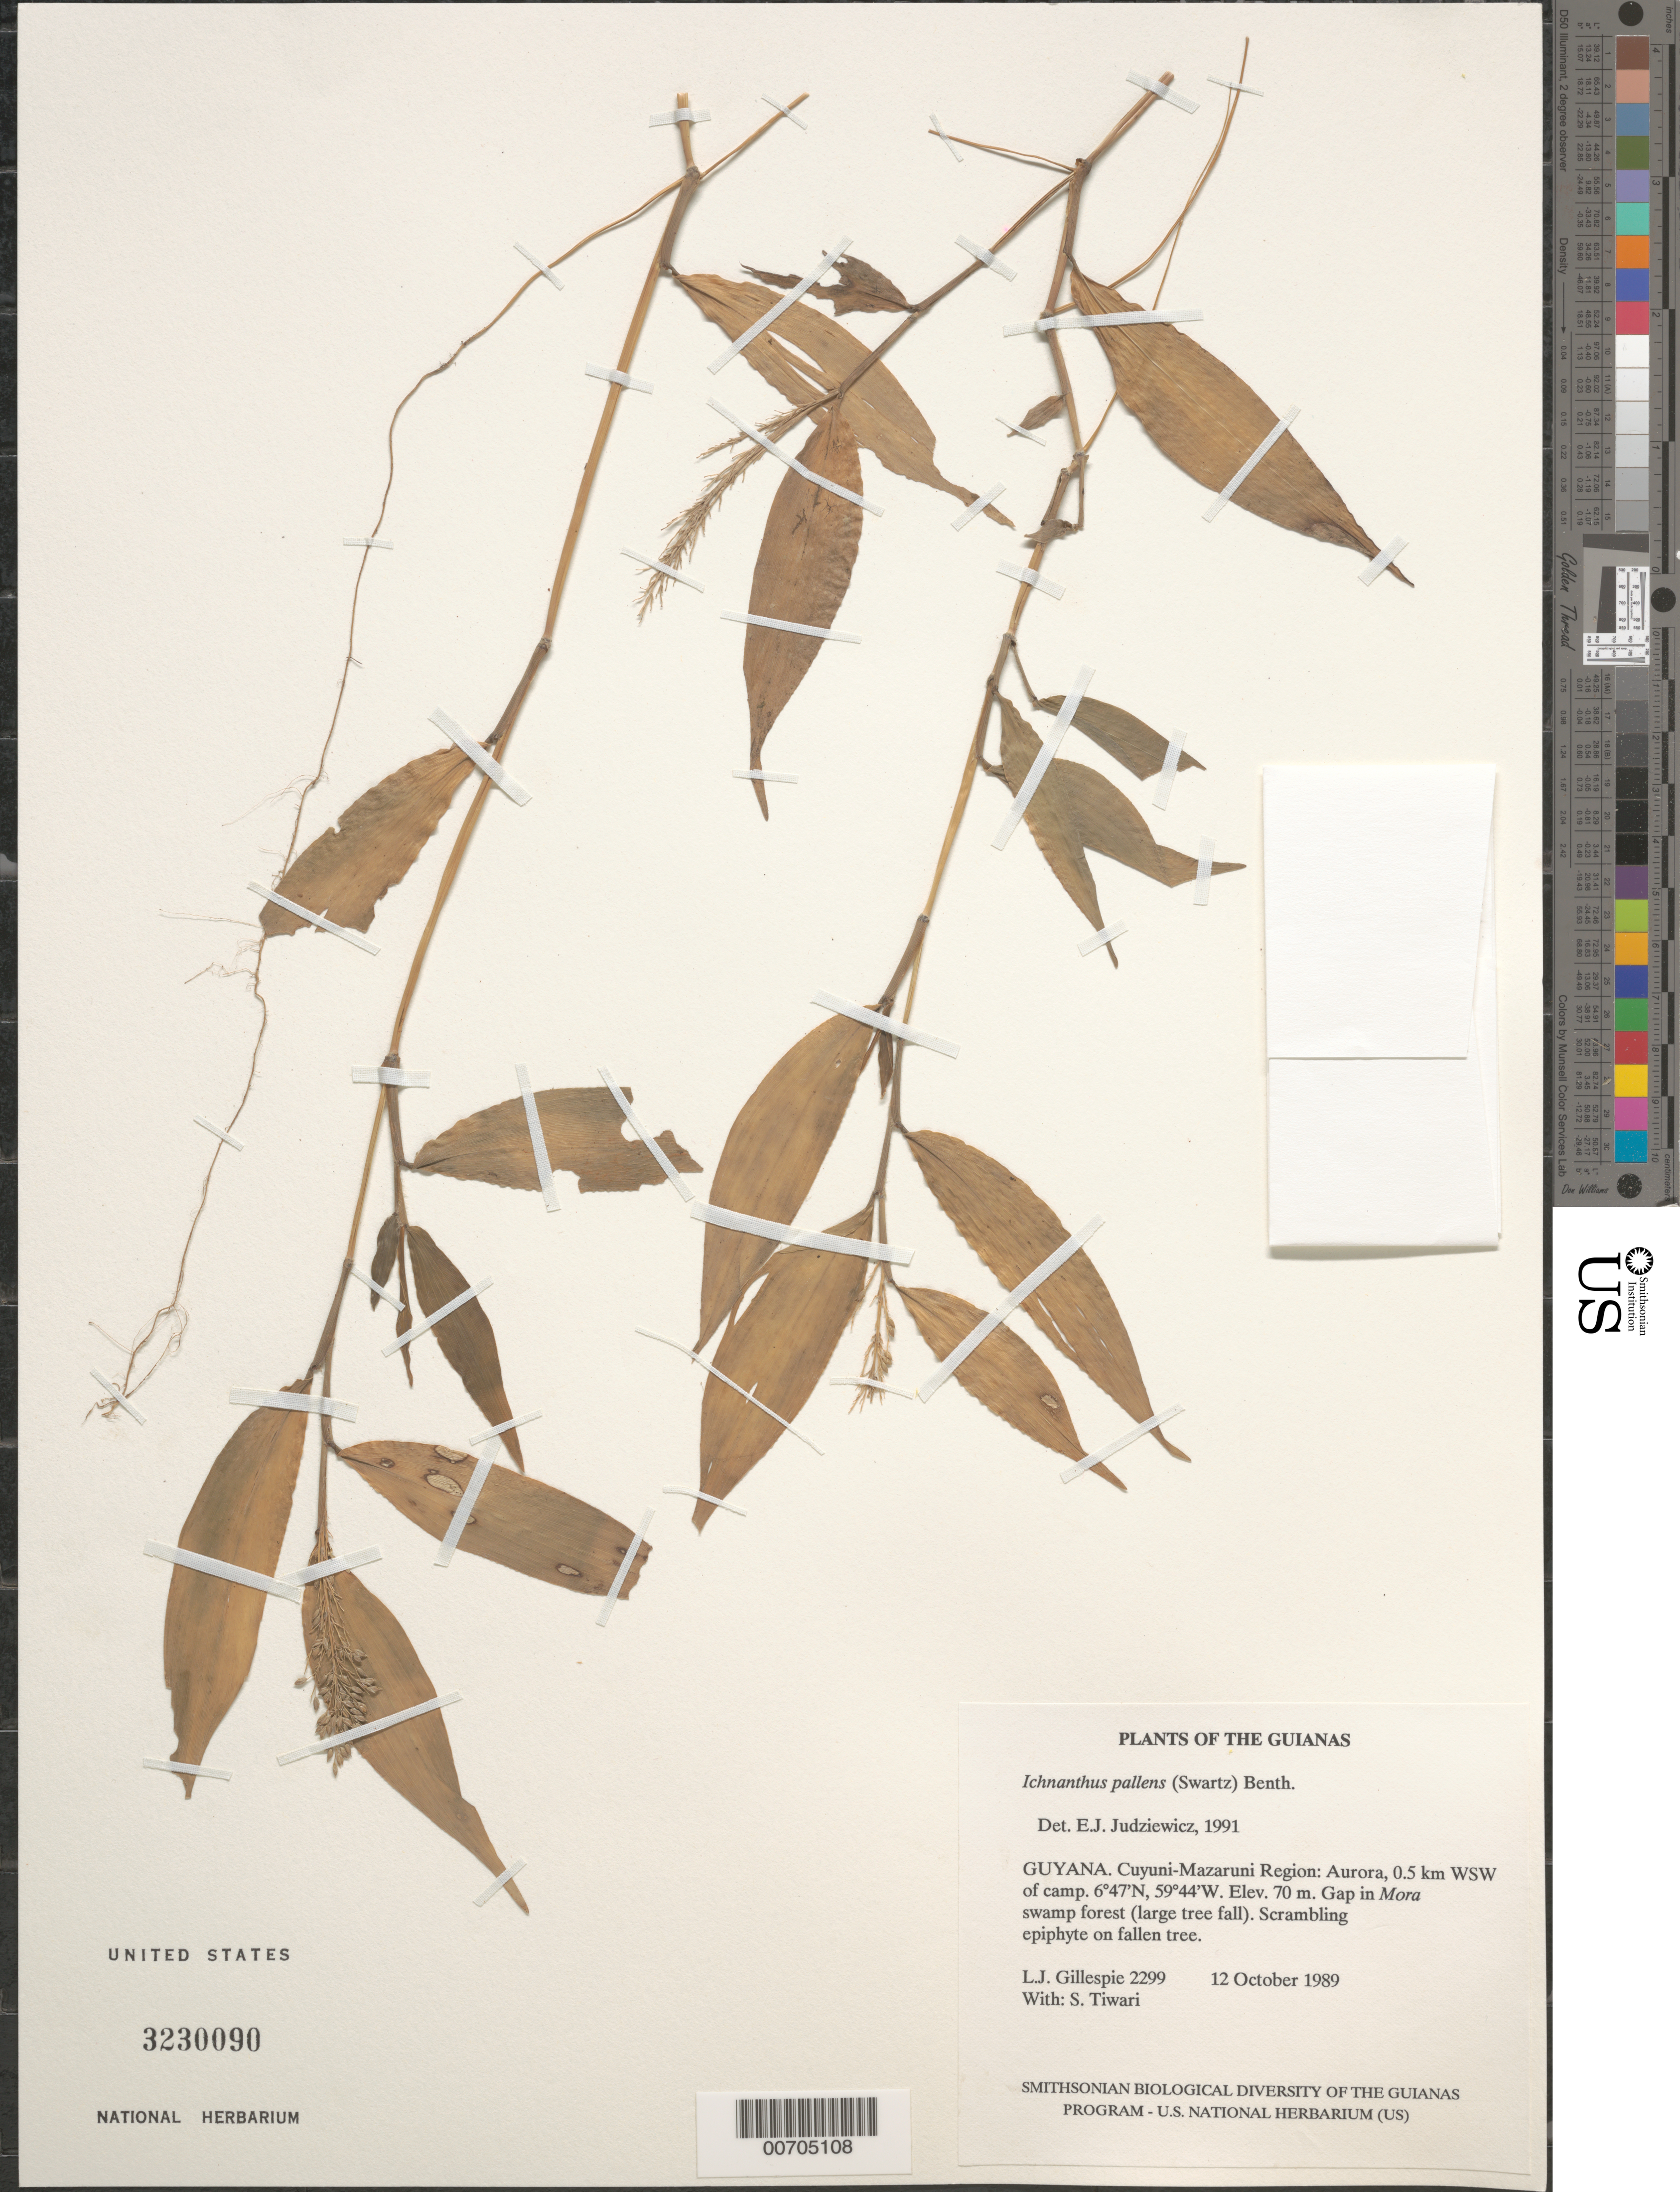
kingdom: Plantae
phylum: Tracheophyta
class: Liliopsida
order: Poales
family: Poaceae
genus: Ichnanthus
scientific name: Ichnanthus pallens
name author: (Sw.) Munro ex Benth.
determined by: Judziewicz, E. J.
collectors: L. J. Gillespie & S. Tiwari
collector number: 2299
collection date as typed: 12 October 1989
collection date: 1989-10-12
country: Guyana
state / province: Cuyuni-Mazaruni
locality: Aurora, 0.5 km WSW of camp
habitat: Gap in Mora swamp forest (large tree fall)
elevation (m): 70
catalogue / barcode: US 3230090